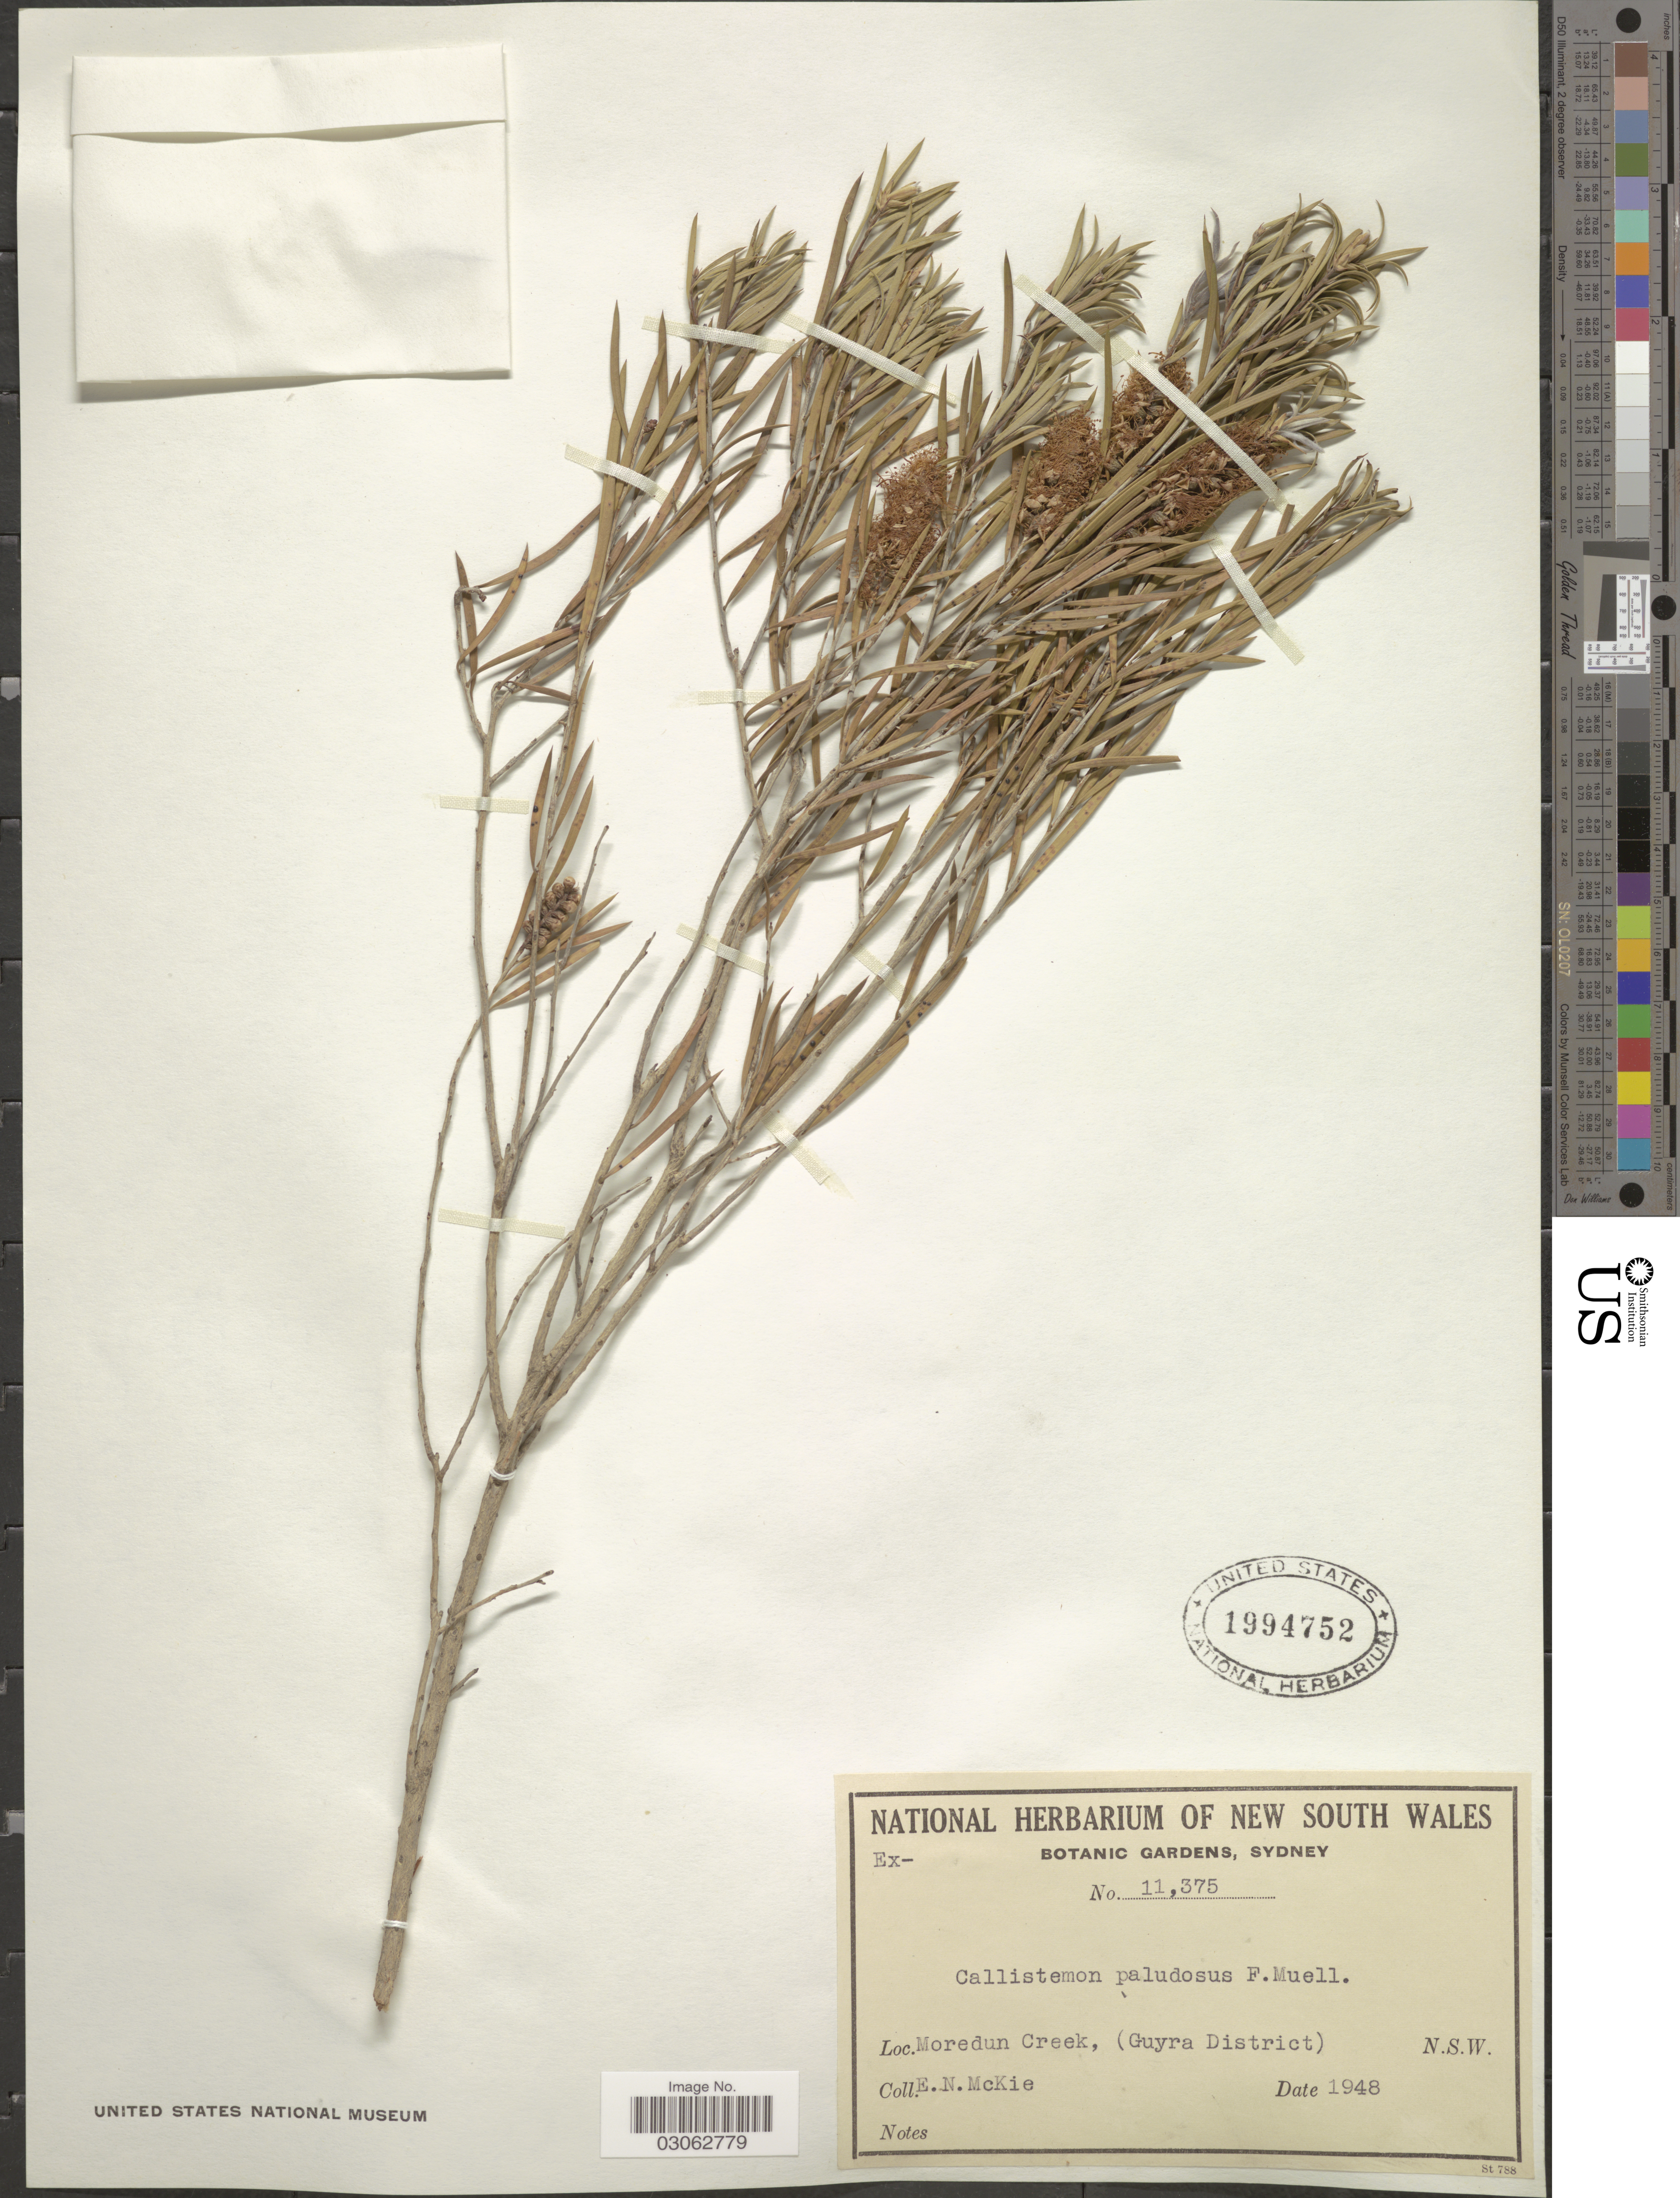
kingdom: Plantae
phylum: Tracheophyta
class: Magnoliopsida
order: Myrtales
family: Myrtaceae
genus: Callistemon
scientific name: Callistemon paludosus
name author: F. Muell.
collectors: E. McKie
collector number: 11375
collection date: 1948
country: Australia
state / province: New South Wales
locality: Moredun Creek, (Guyra District). N.S.W.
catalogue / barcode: US 1994752